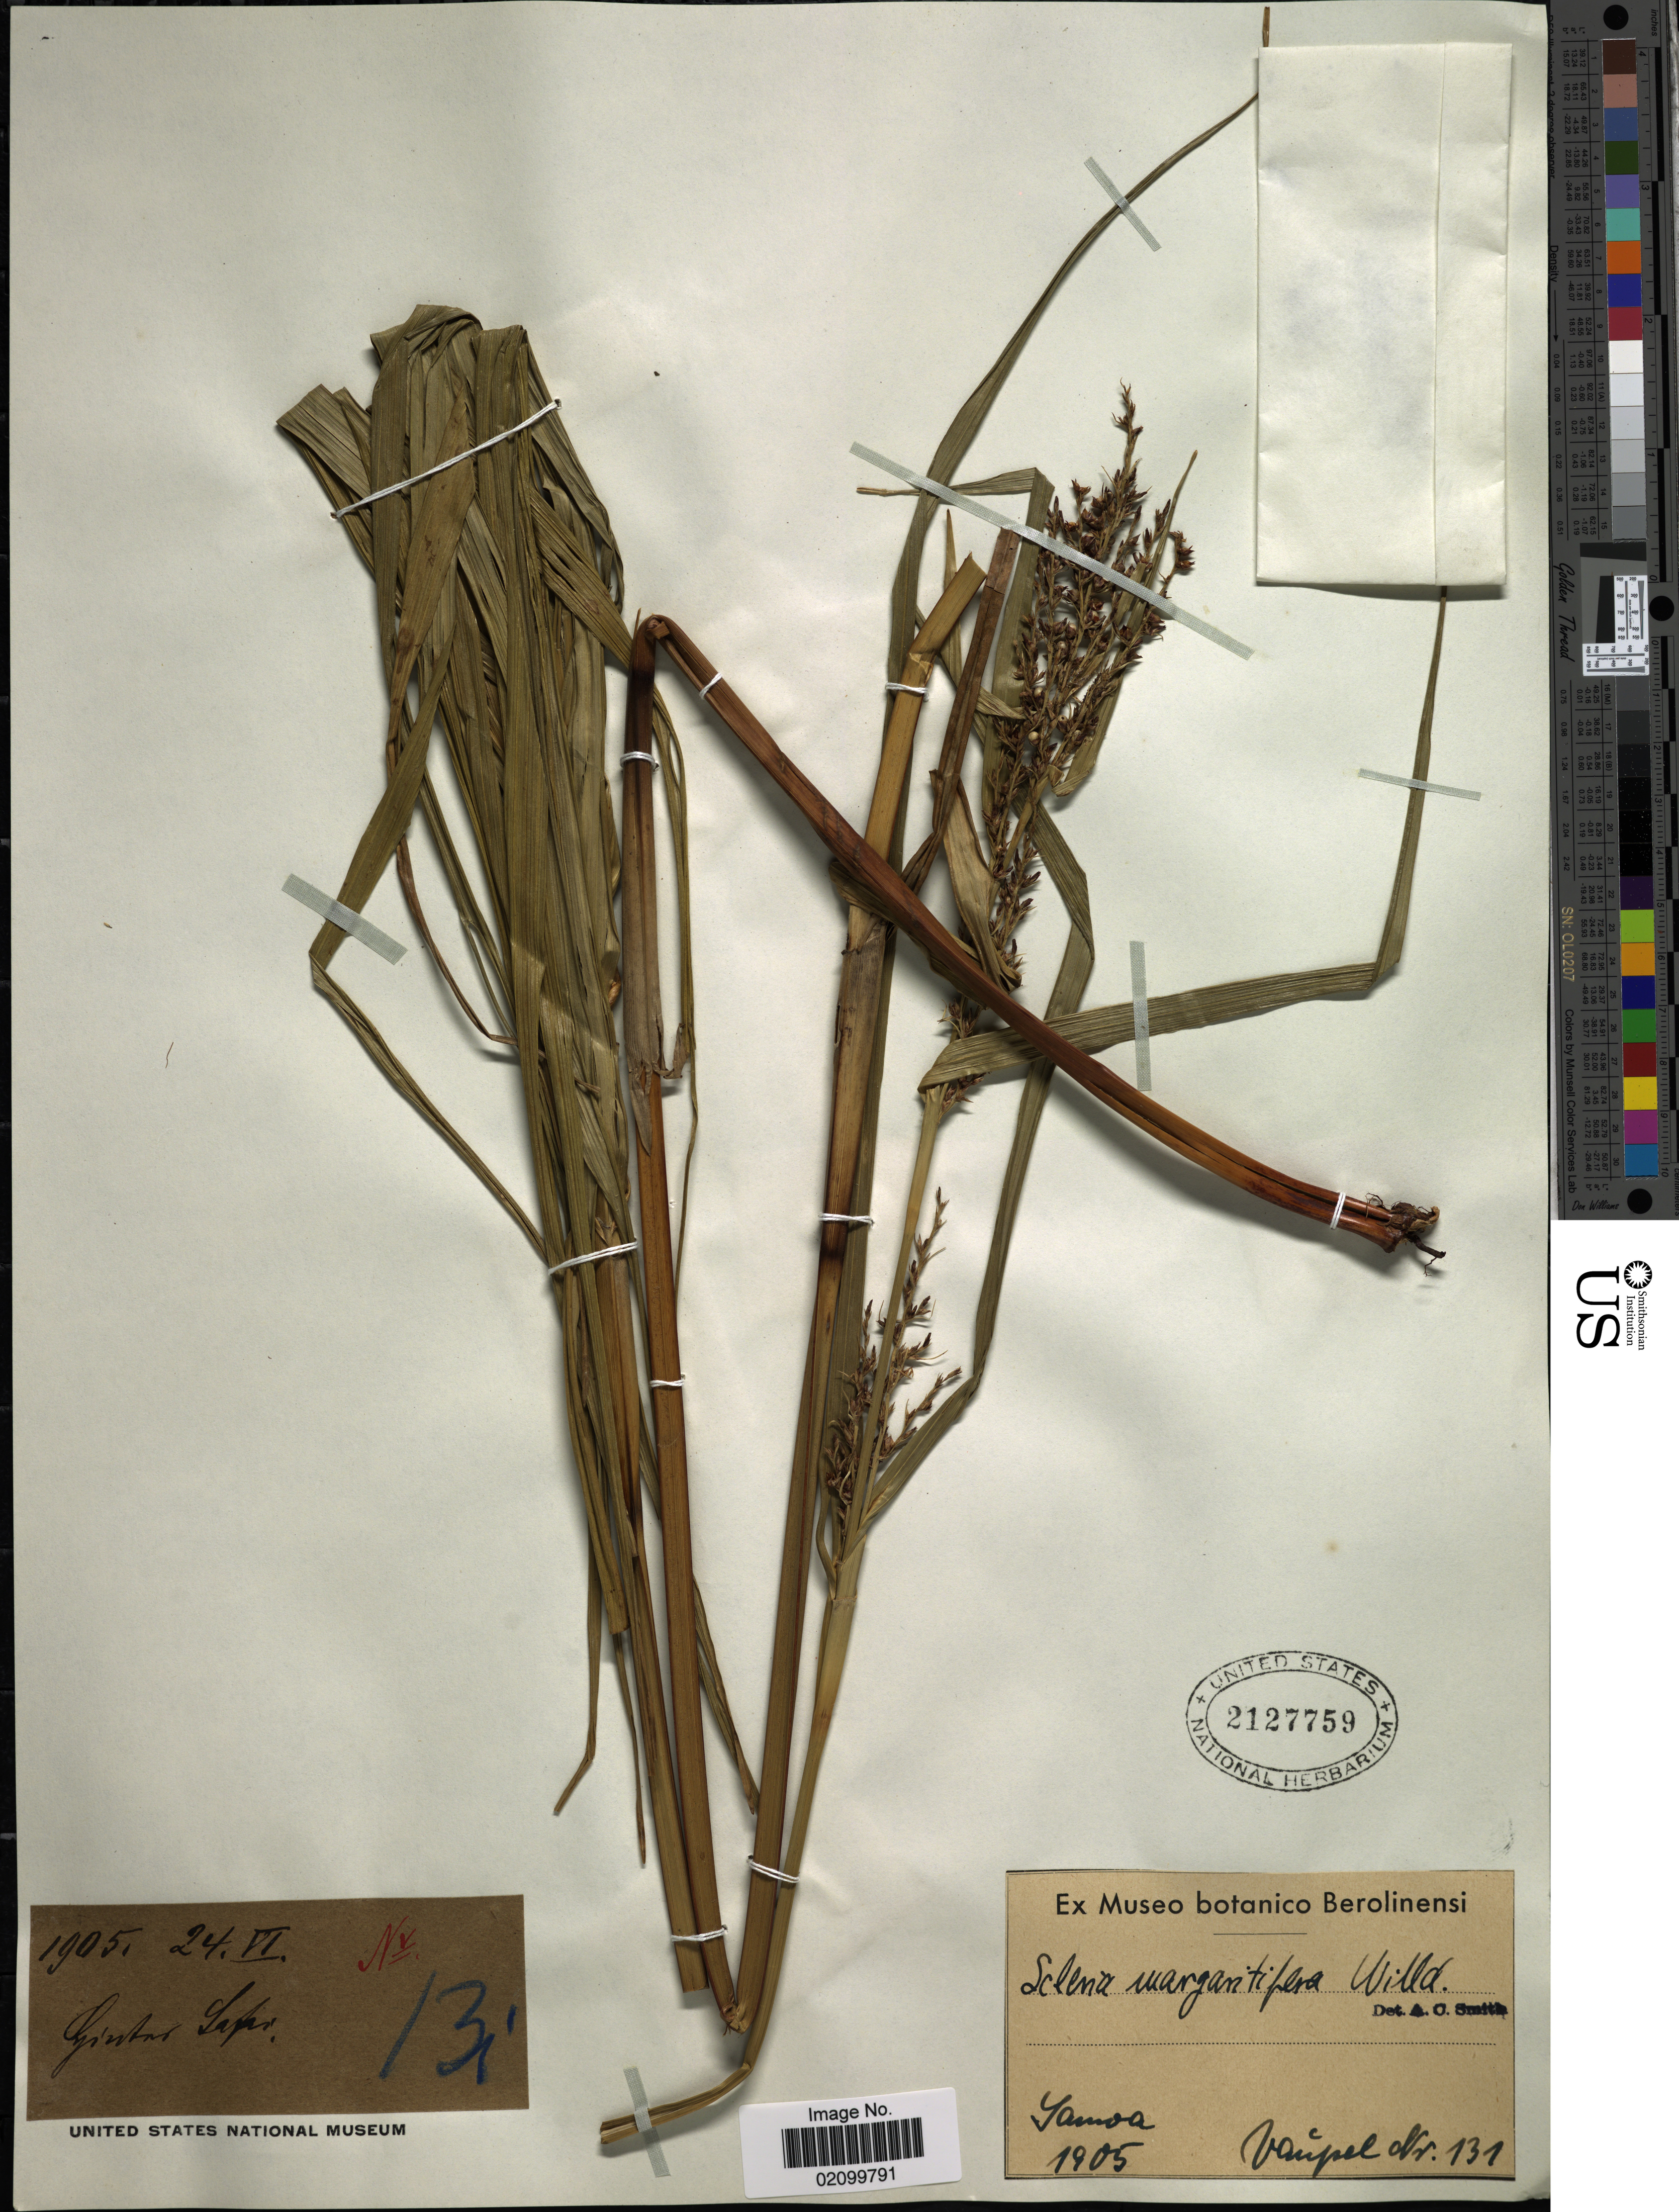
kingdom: Plantae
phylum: Tracheophyta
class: Liliopsida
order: Poales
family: Cyperaceae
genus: Scleria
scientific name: Scleria polycarpa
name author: Boeckeler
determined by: Strong, Mark T., (BOT), Smithsonian Institution - National Museum of Natural History (UNITED STATES)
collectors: F. Vaupel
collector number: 131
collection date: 1905-06-24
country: Samoa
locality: Gintar Safai, Samoa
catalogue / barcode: US 2127759